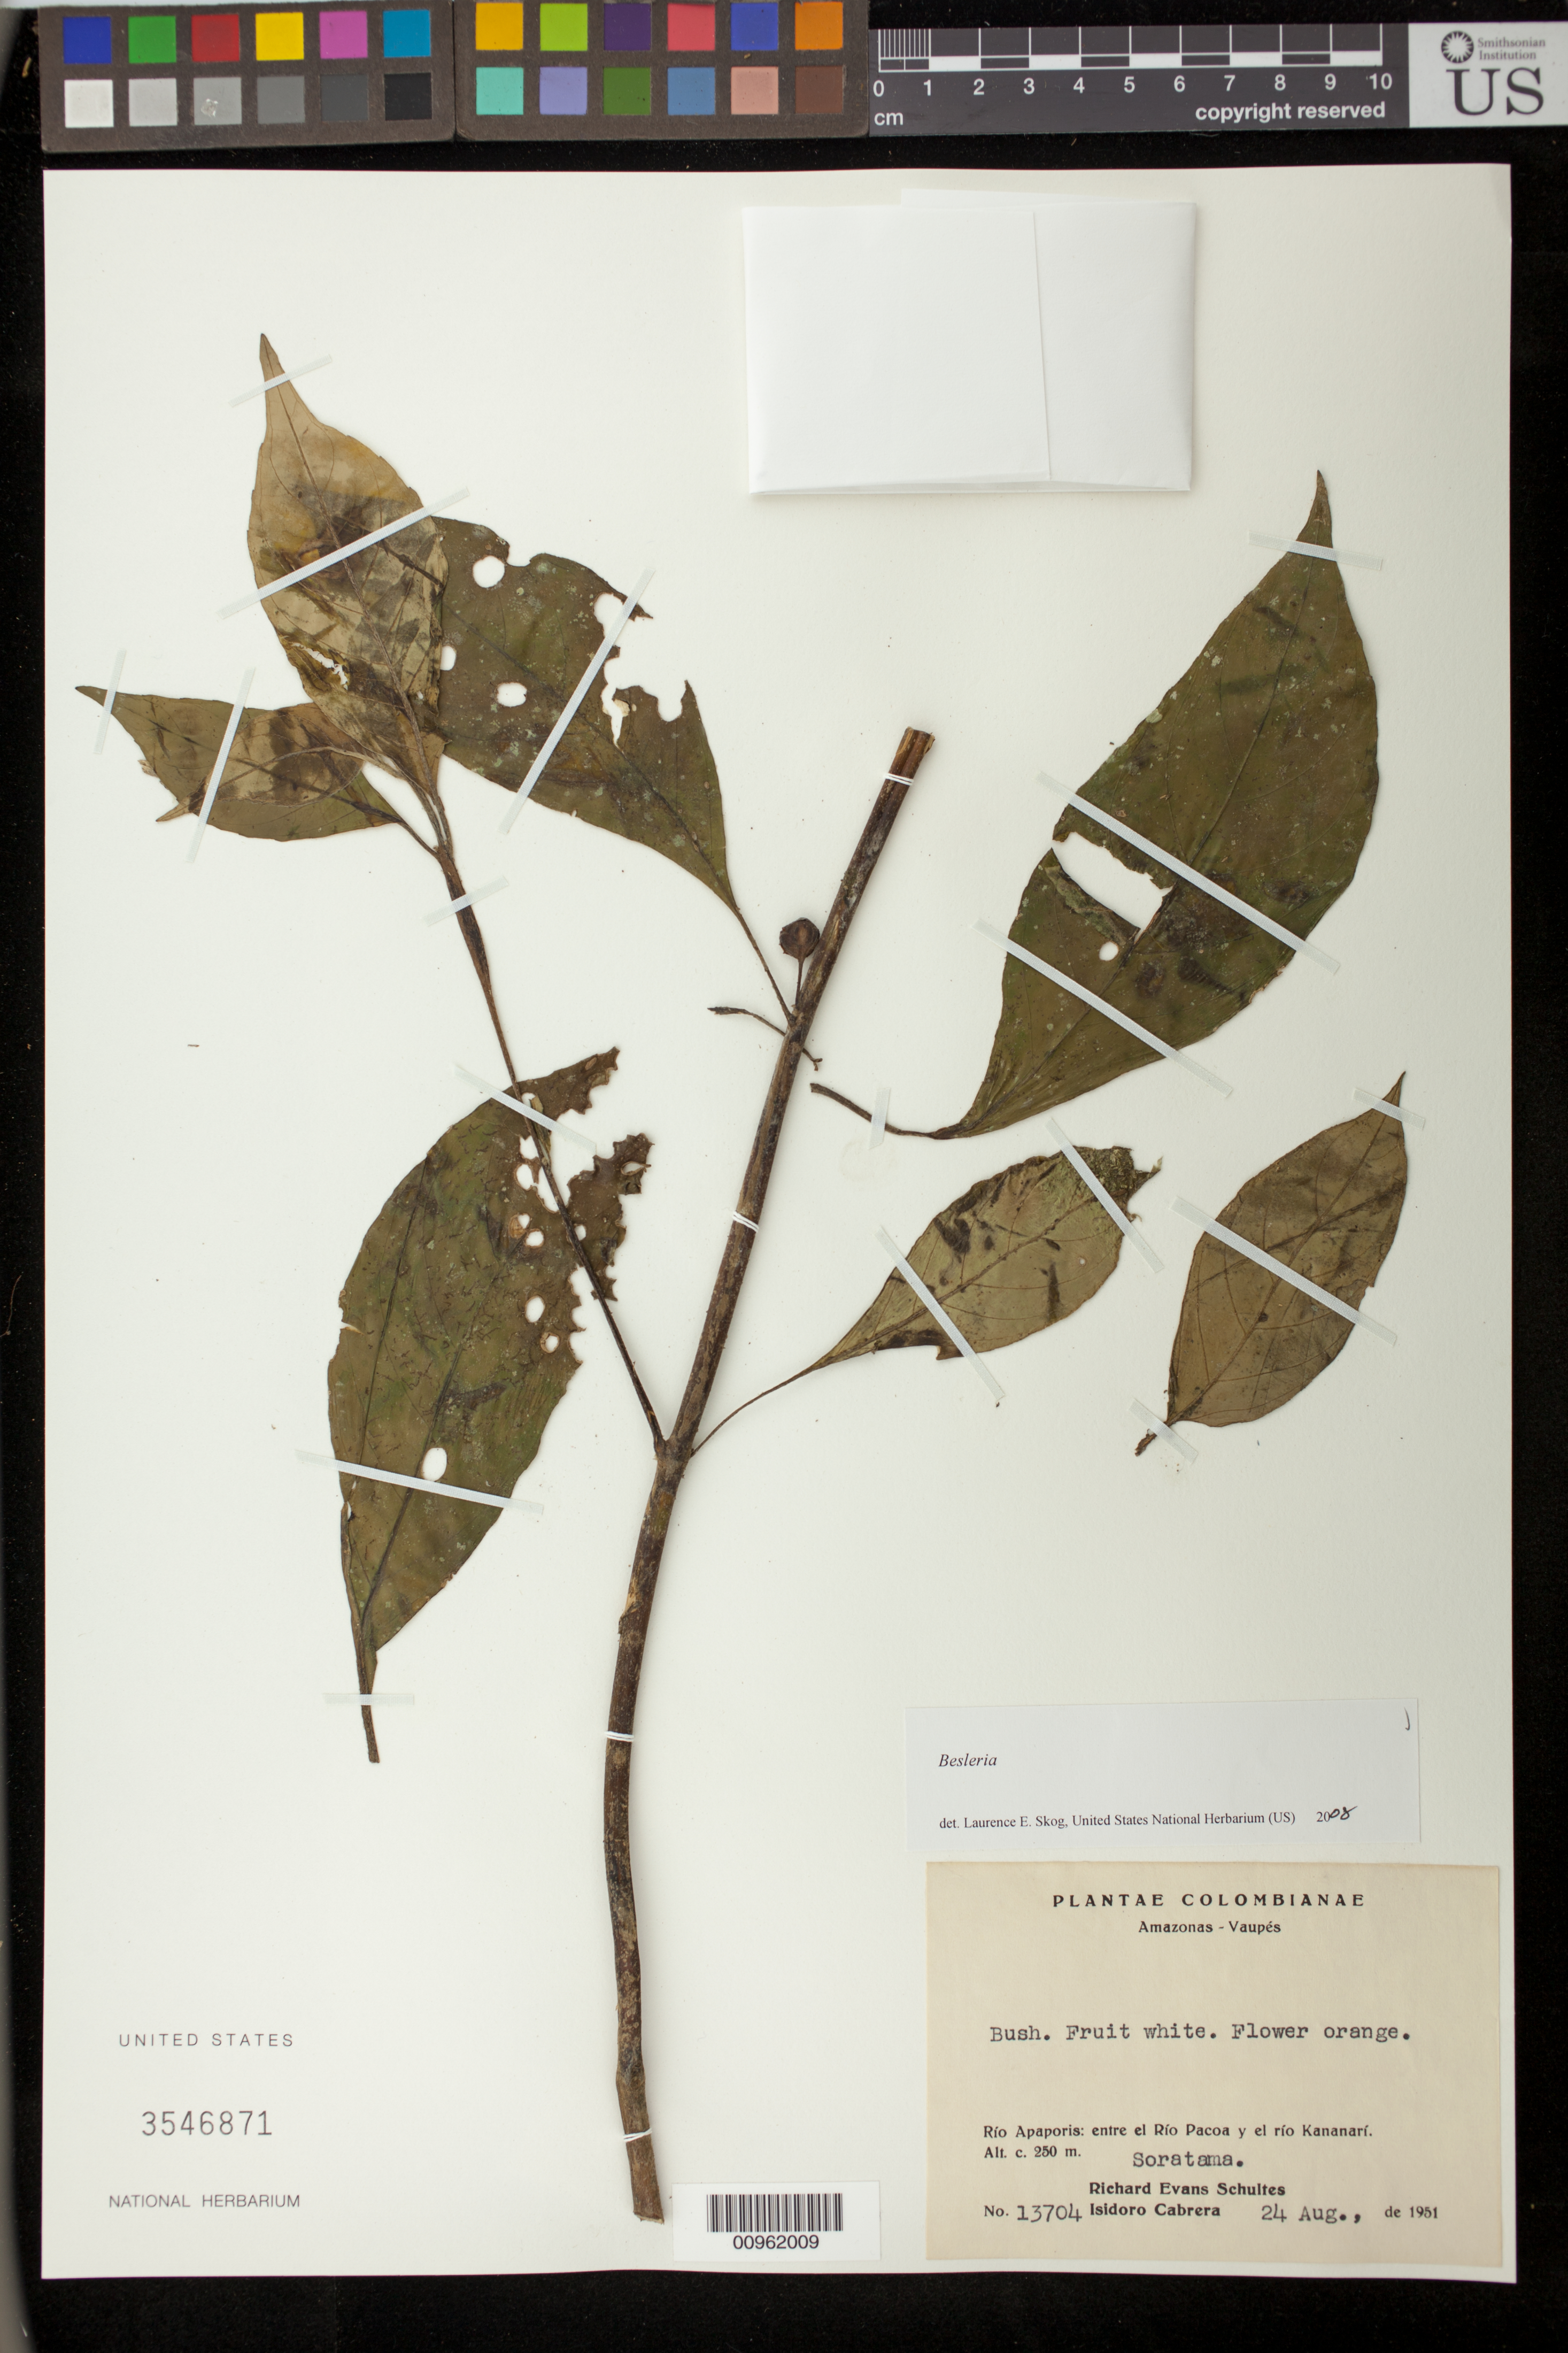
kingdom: Plantae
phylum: Tracheophyta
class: Magnoliopsida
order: Lamiales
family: Gesneriaceae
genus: Besleria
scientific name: Besleria sp.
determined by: Skog, Laurence E.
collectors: R. E. Schultes & I. Cabrera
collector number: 13704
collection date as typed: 24 Aug 1951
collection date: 1951-08-24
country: Colombia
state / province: Amazônas / Vaupés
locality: Rio Apaporis: entre el Rio Pacoa y el Rio Kananarí, Soratama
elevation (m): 250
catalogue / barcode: US 3546871